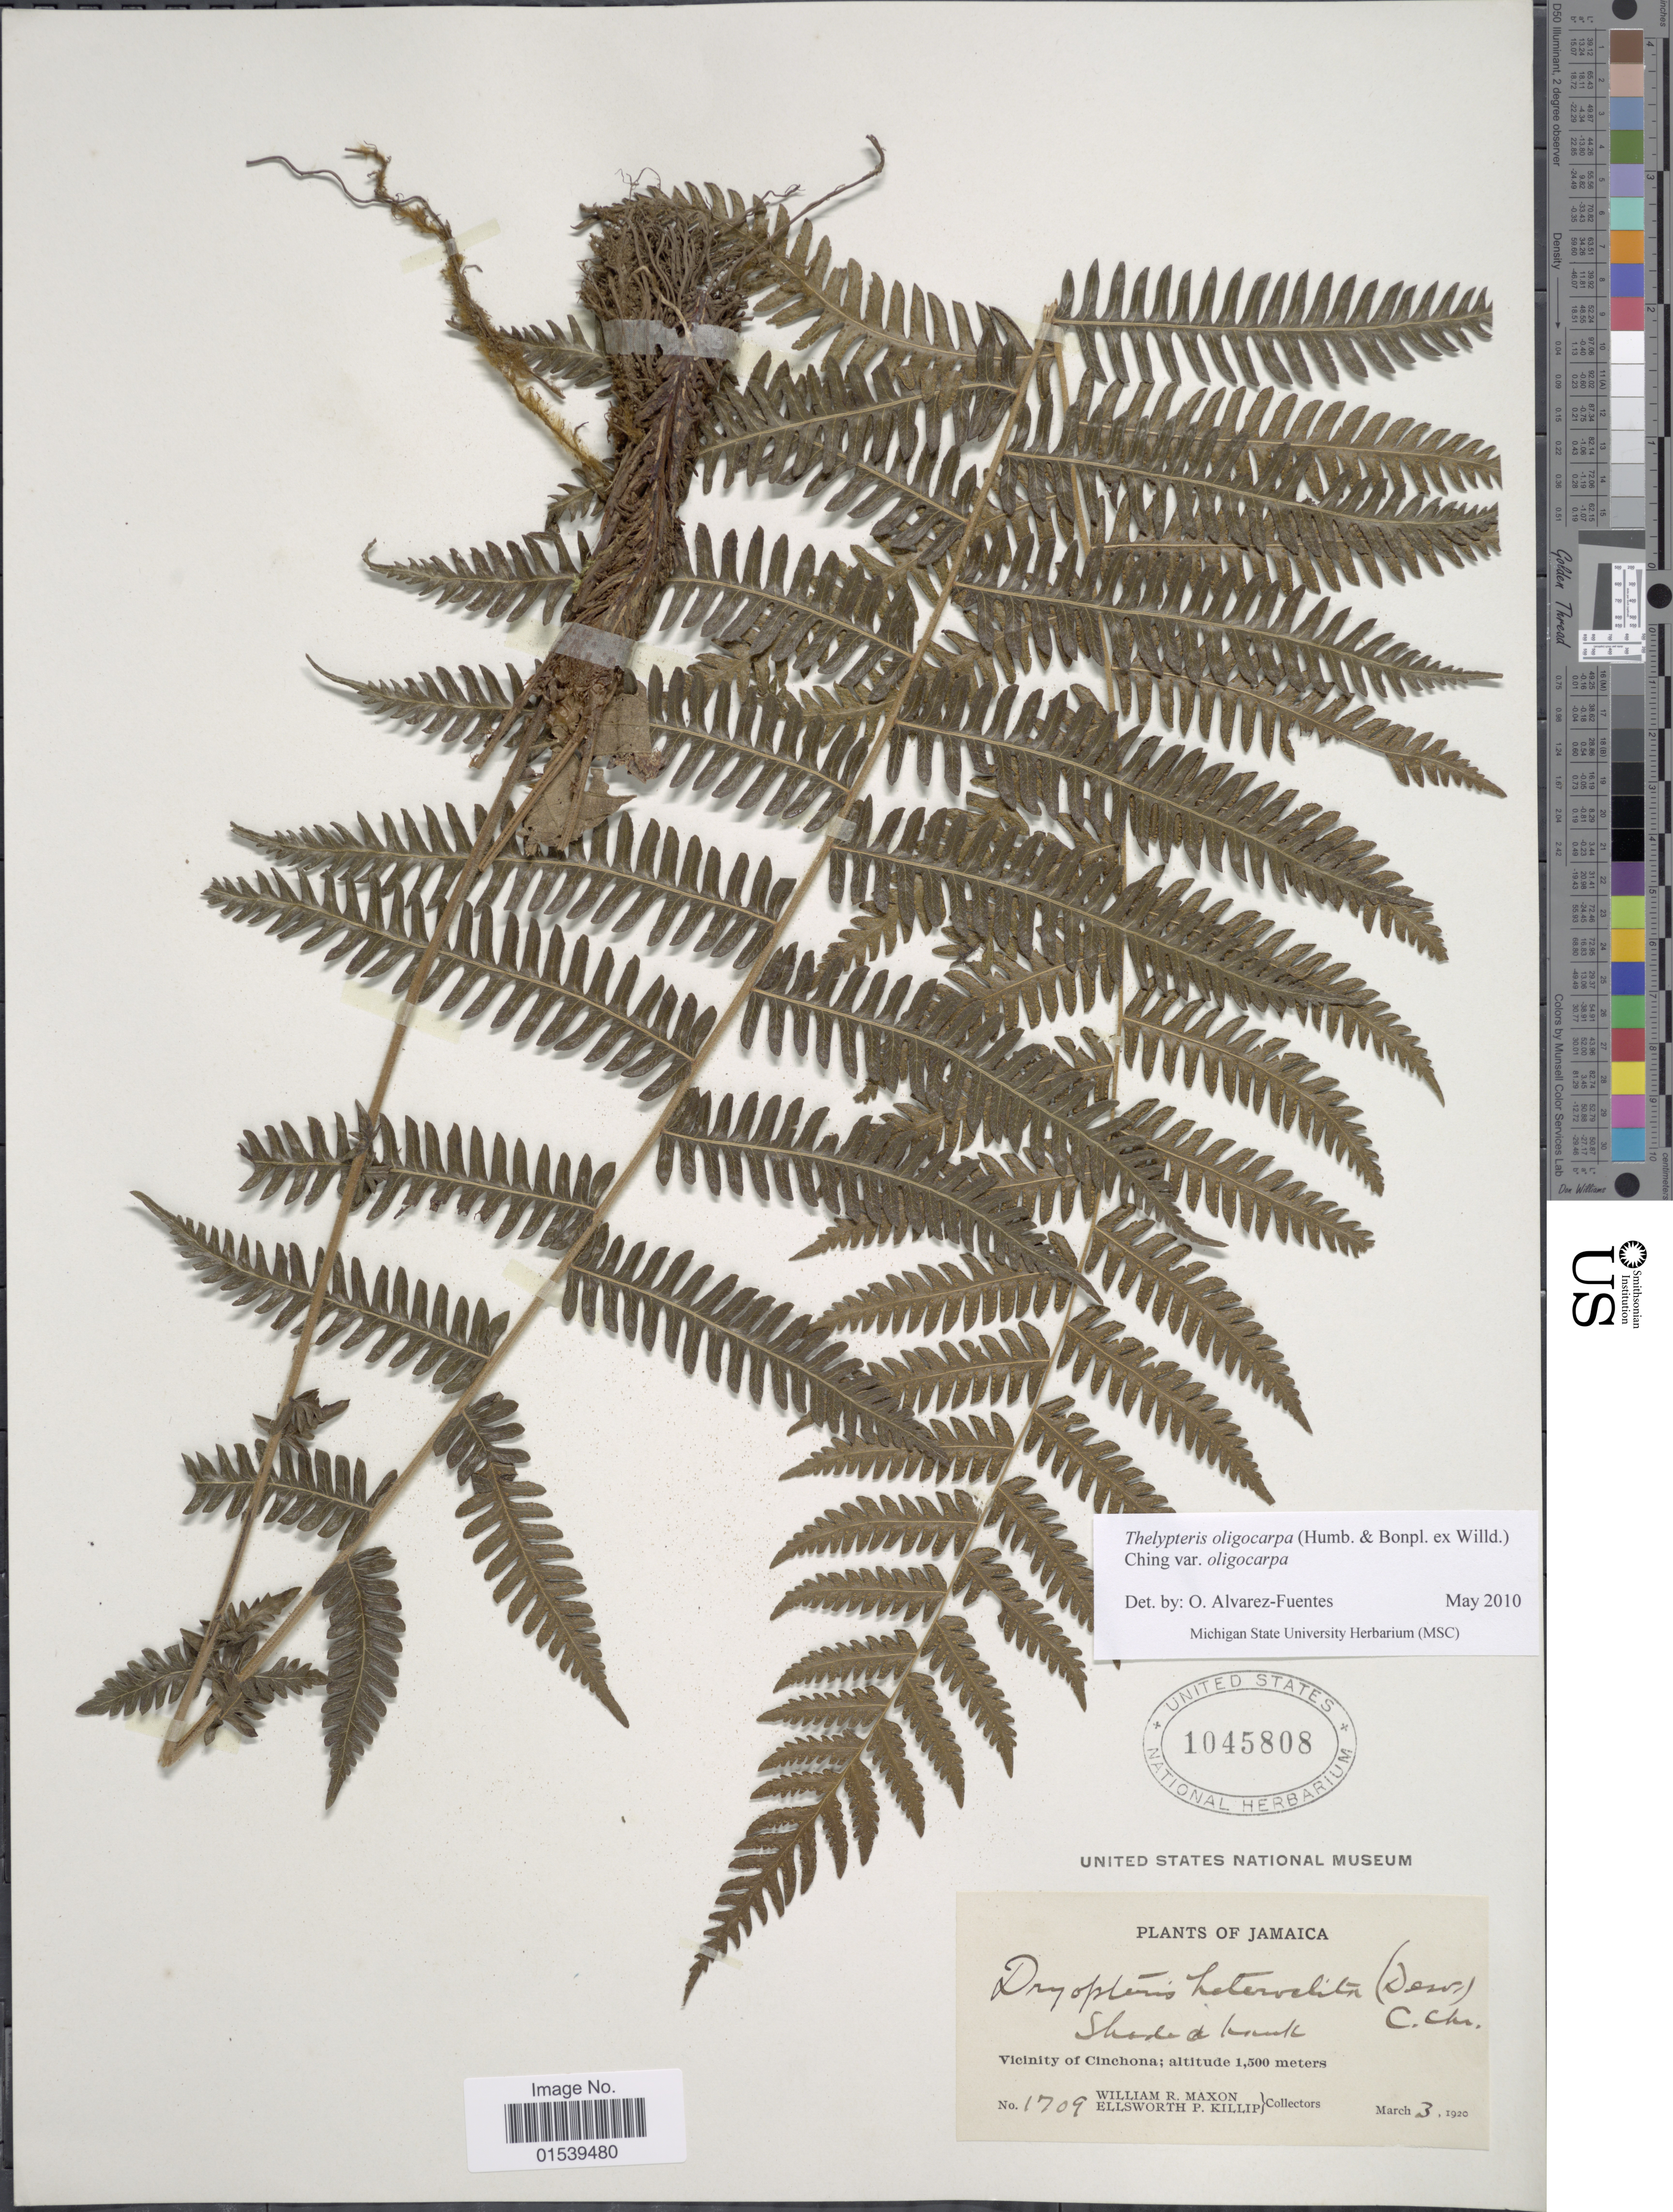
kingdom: Plantae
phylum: Tracheophyta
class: Polypodiopsida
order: Polypodiales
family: Thelypteridaceae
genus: Amauropelta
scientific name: Amauropelta oligocarpa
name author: (Humb. & Bonpl. ex Willd.) Pic. Serm.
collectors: W. R. Maxon & E. P. Killip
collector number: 1709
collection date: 1920-03-03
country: Jamaica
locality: Vicinity of Cinchona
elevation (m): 1500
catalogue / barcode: US 1045808